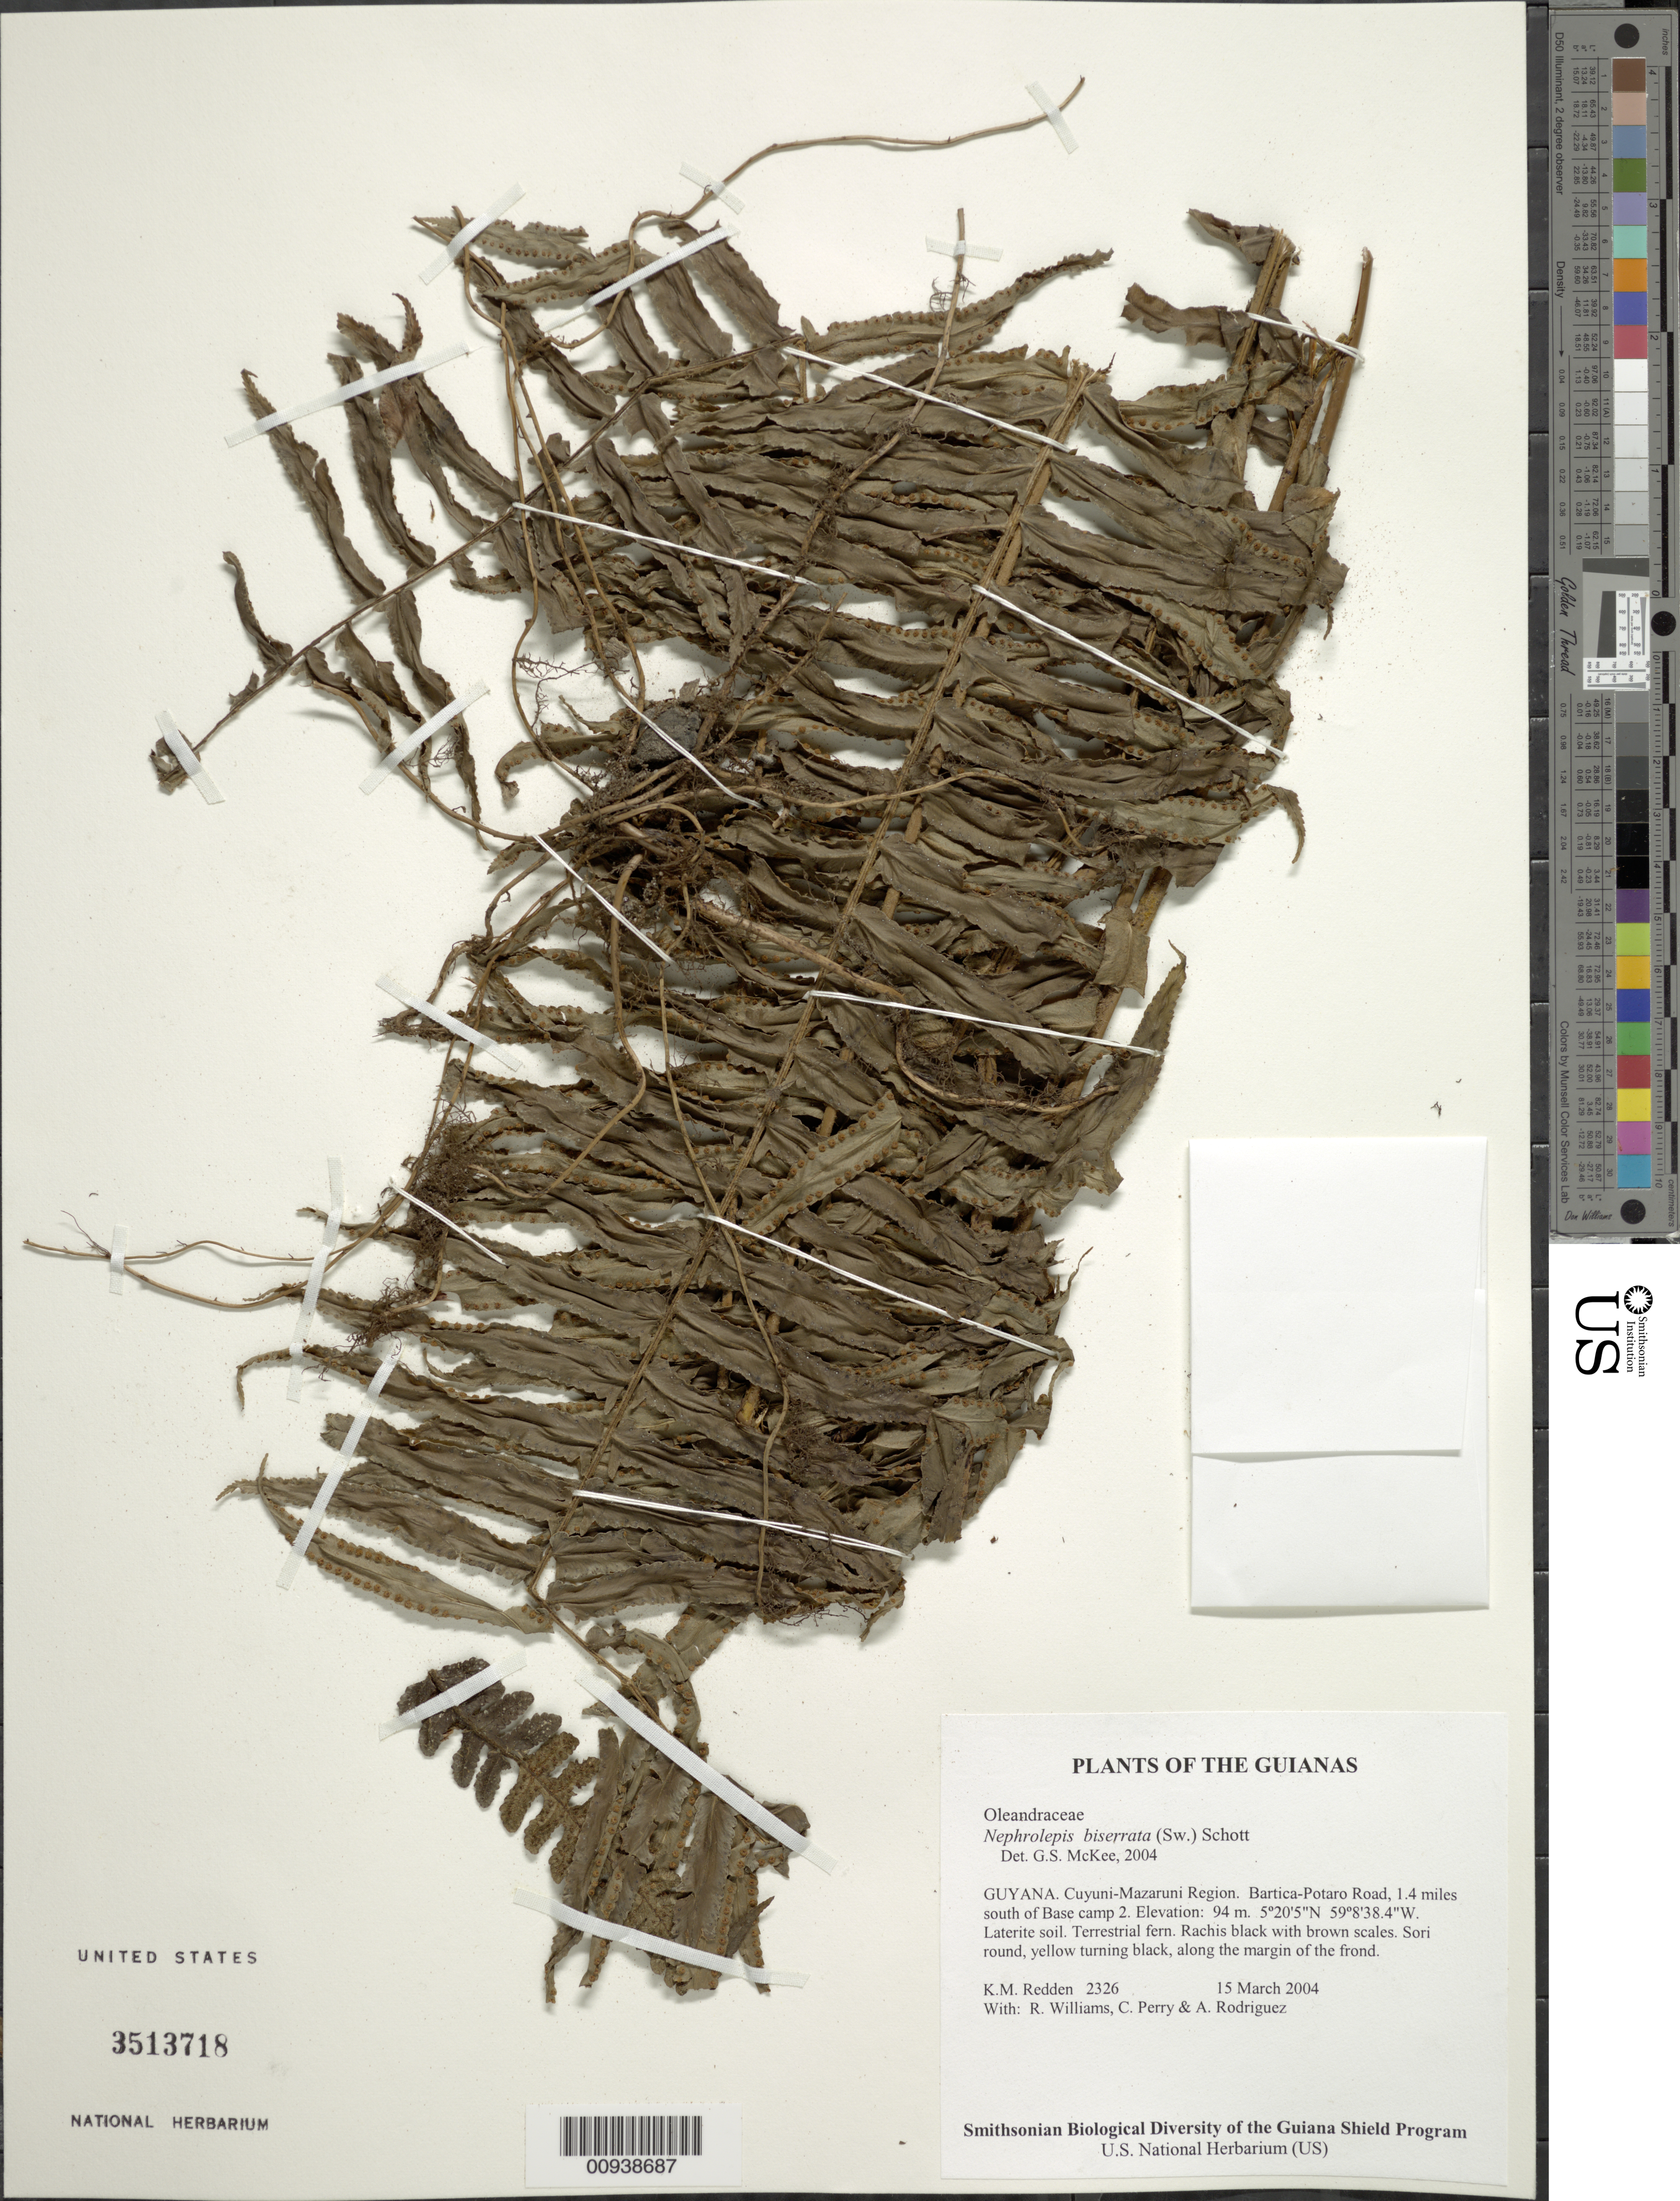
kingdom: Plantae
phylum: Tracheophyta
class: Polypodiopsida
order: Polypodiales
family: Nephrolepidaceae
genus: Nephrolepis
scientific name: Nephrolepis biserrata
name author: (Sw.) Schott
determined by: McKee, G. S., (US), NMNH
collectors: K. M. Redden, R. Williams, C. Perry & A. Rodriguez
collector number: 2326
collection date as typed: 15 March 2004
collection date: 2004-03-15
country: Guyana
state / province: Cuyuni-Mazaruni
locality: Bartica-Potaro Road, 1.4 miles south of Base camp 2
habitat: Laterite soil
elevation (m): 94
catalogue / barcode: US 3513718